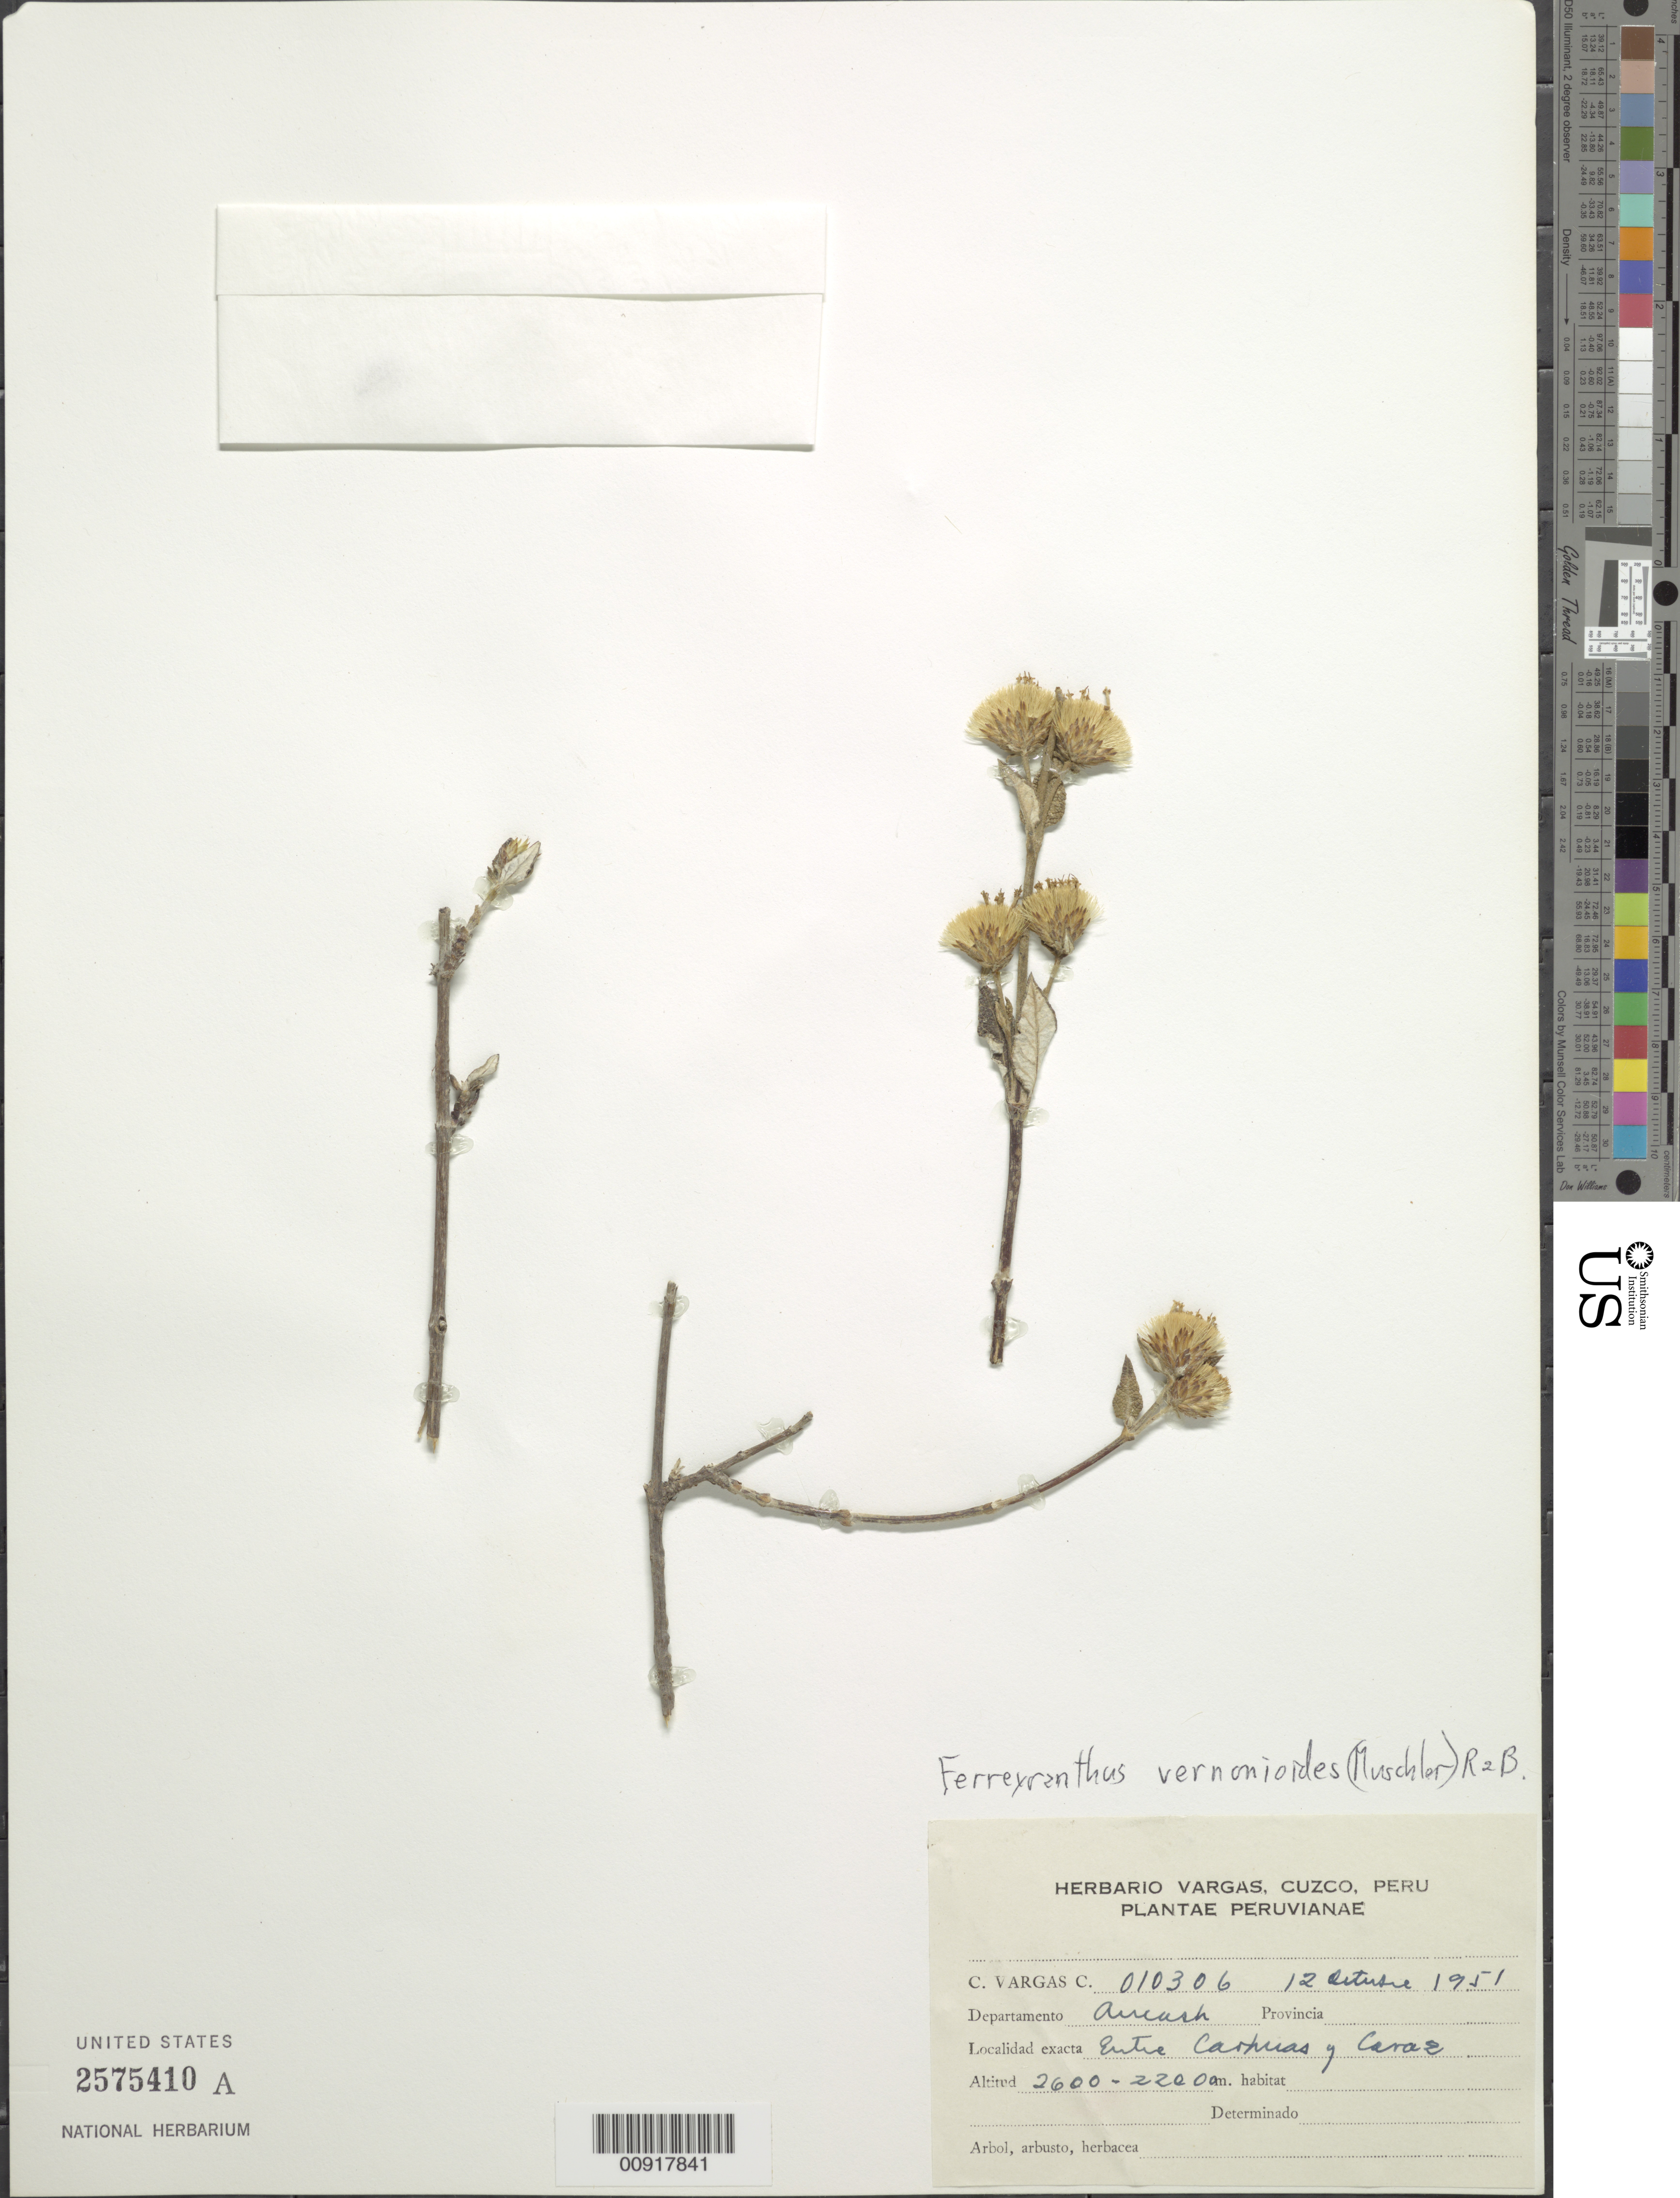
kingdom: Plantae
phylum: Tracheophyta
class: Magnoliopsida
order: Asterales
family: Asteraceae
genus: Ferreyranthus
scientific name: Ferreyranthus vernonioides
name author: (Muschl.) H. Rob. & Brettell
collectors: C. Vargas C.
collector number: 10306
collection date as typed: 12 October 1951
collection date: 1951-10-12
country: Peru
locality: Dpto. Ancash, entre Carhuas y Caraz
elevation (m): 2200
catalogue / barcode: US 2575410A